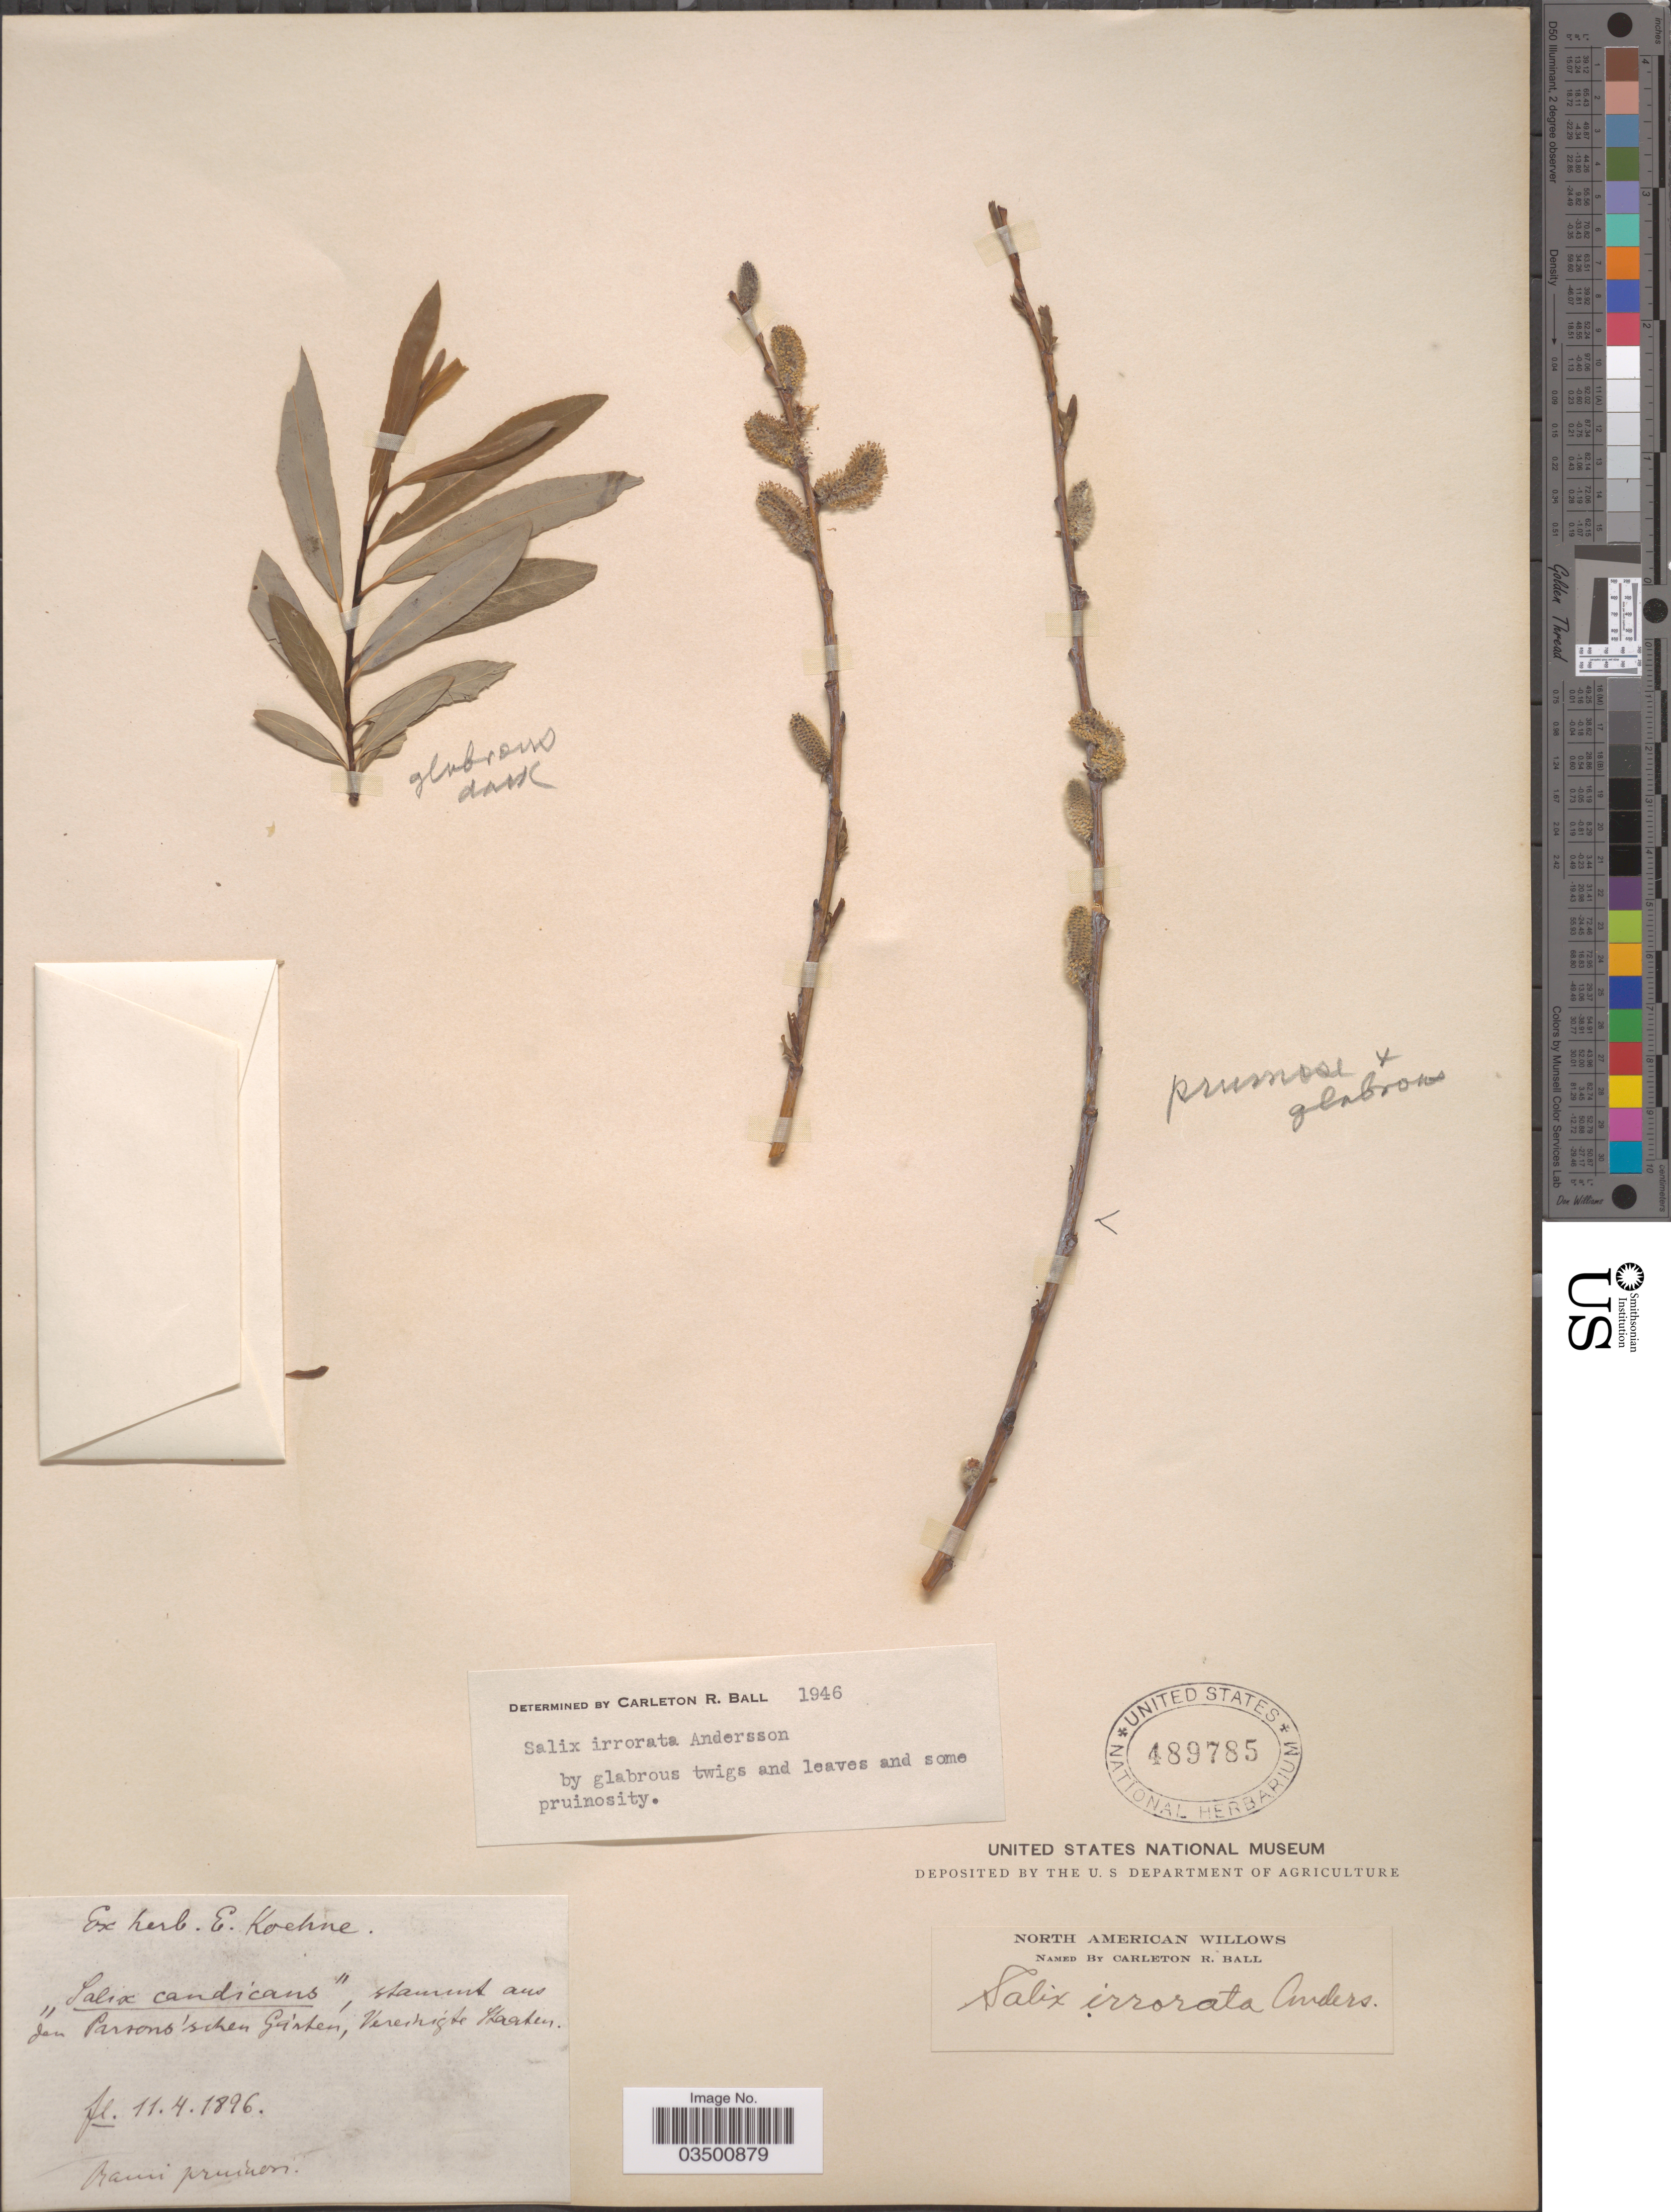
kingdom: Plantae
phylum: Tracheophyta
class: Magnoliopsida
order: Malpighiales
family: Salicaceae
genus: Salix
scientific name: Salix irrorata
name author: Andersson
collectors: ex herb. E. Koehne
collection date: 1896-04-11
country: United States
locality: Jan Parsons'schen Garten.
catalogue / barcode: US 489785